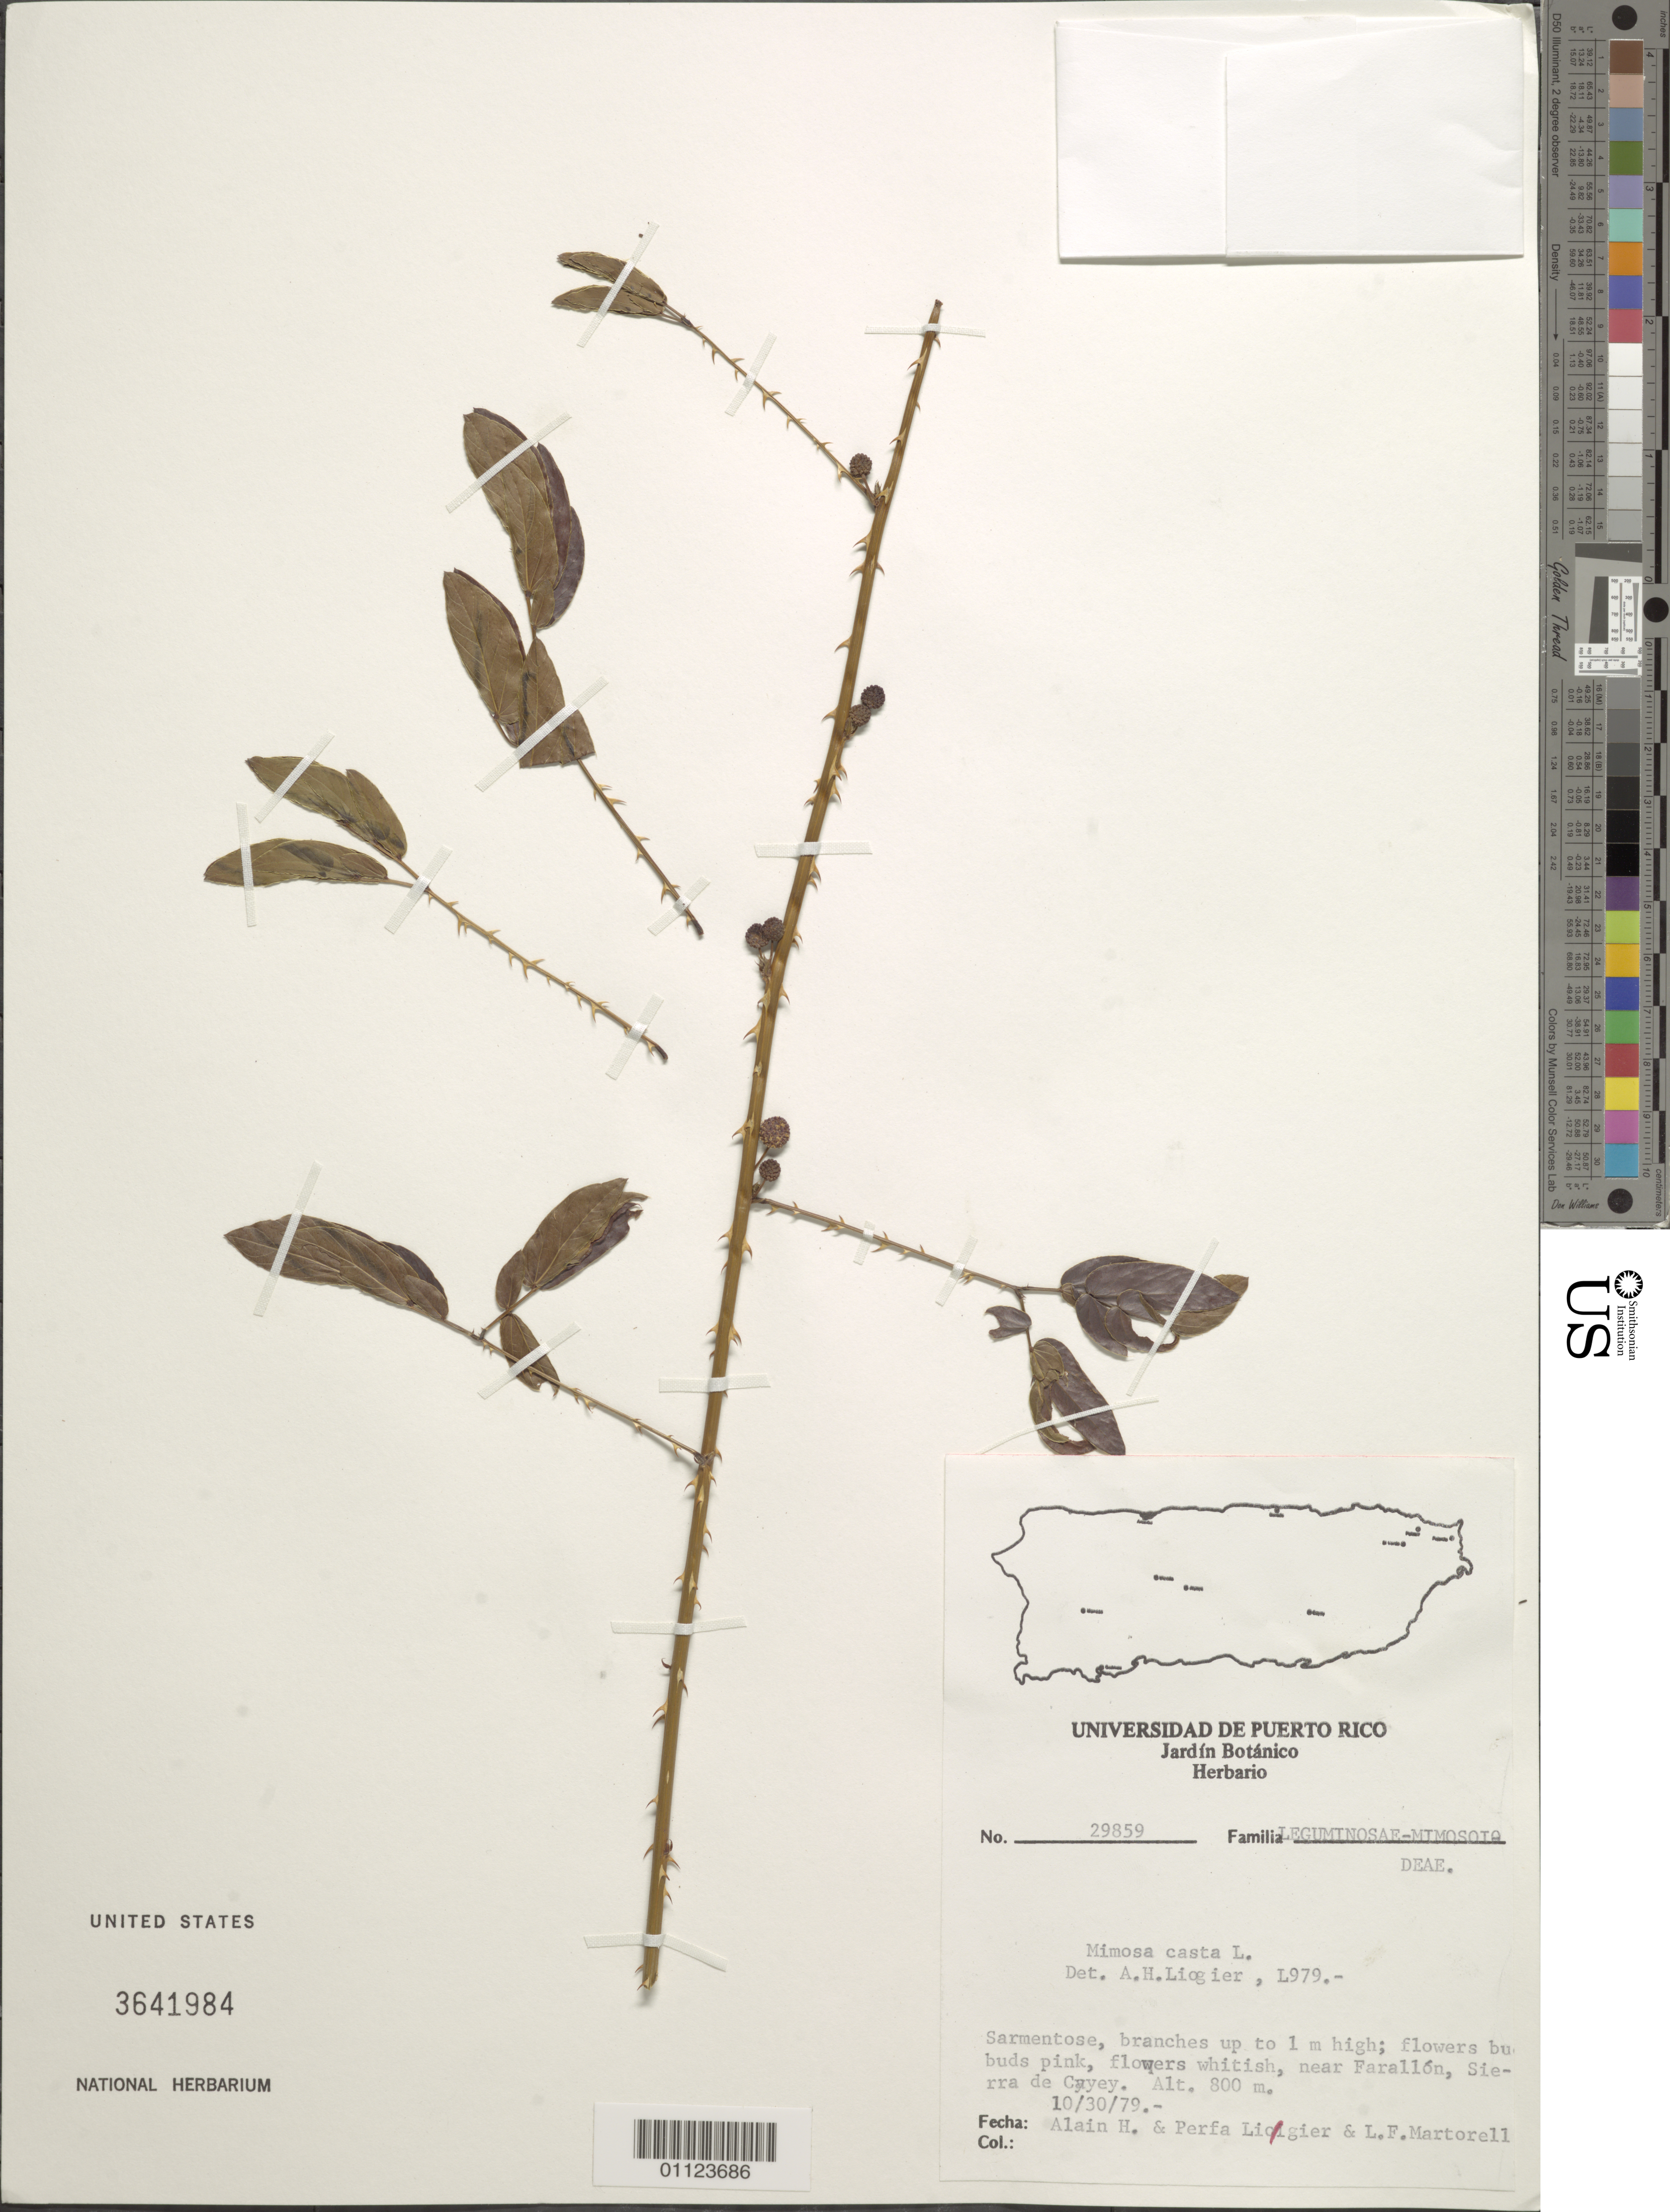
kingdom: Plantae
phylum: Tracheophyta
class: Magnoliopsida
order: Fabales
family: Fabaceae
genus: Mimosa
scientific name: Mimosa casta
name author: L.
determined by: Liogier, Alain H.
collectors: A. H. Liogier, M. P. Liogier & L. Martorell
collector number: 29859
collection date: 1979-10-30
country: Puerto Rico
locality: Sierra de Cayey, near Farallón.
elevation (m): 800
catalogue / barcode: US 3641984